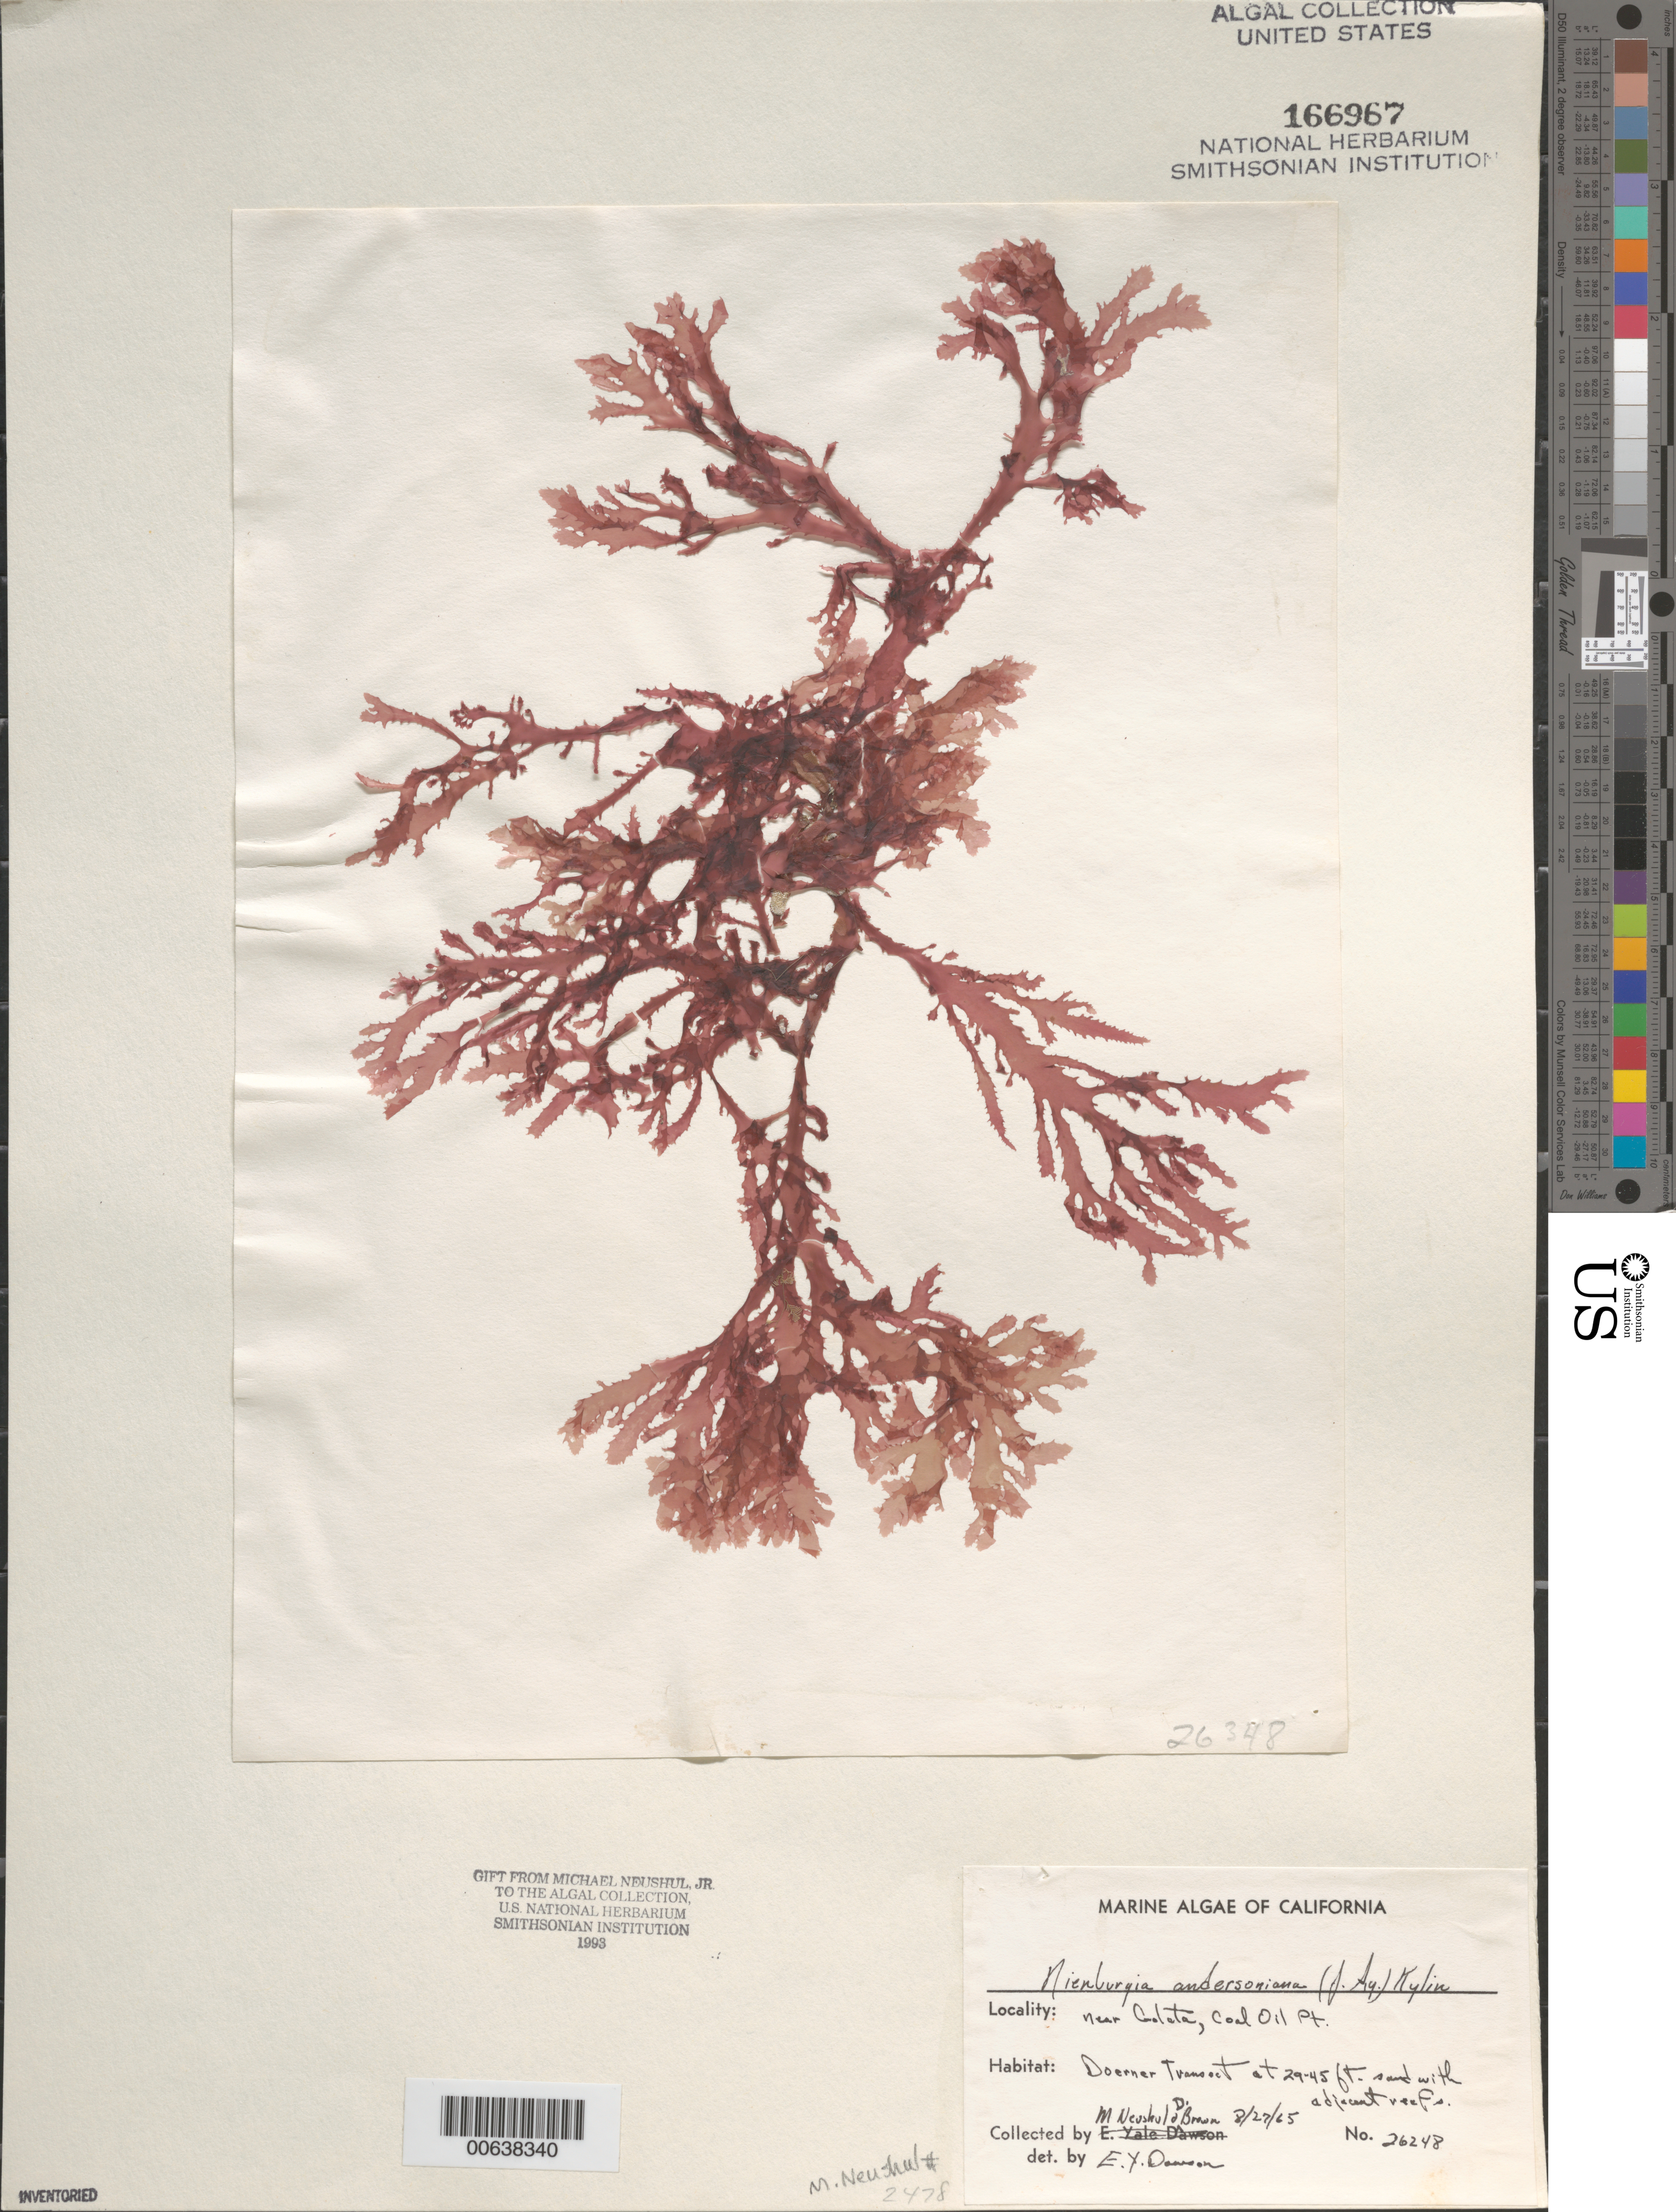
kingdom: Plantae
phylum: Rhodophyta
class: Florideophyceae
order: Ceramiales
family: Delesseriaceae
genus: Nienburgia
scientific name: Nienburgia andersoniana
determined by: Dawson, E. Y.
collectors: M. Neushul & D. Brown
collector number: EYD 26248 & Neushul 2478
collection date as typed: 27 Aug 1965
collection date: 1965-08-27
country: United States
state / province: California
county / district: Santa Barbara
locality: Coal Oil Point, near Goleta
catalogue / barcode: US 166967